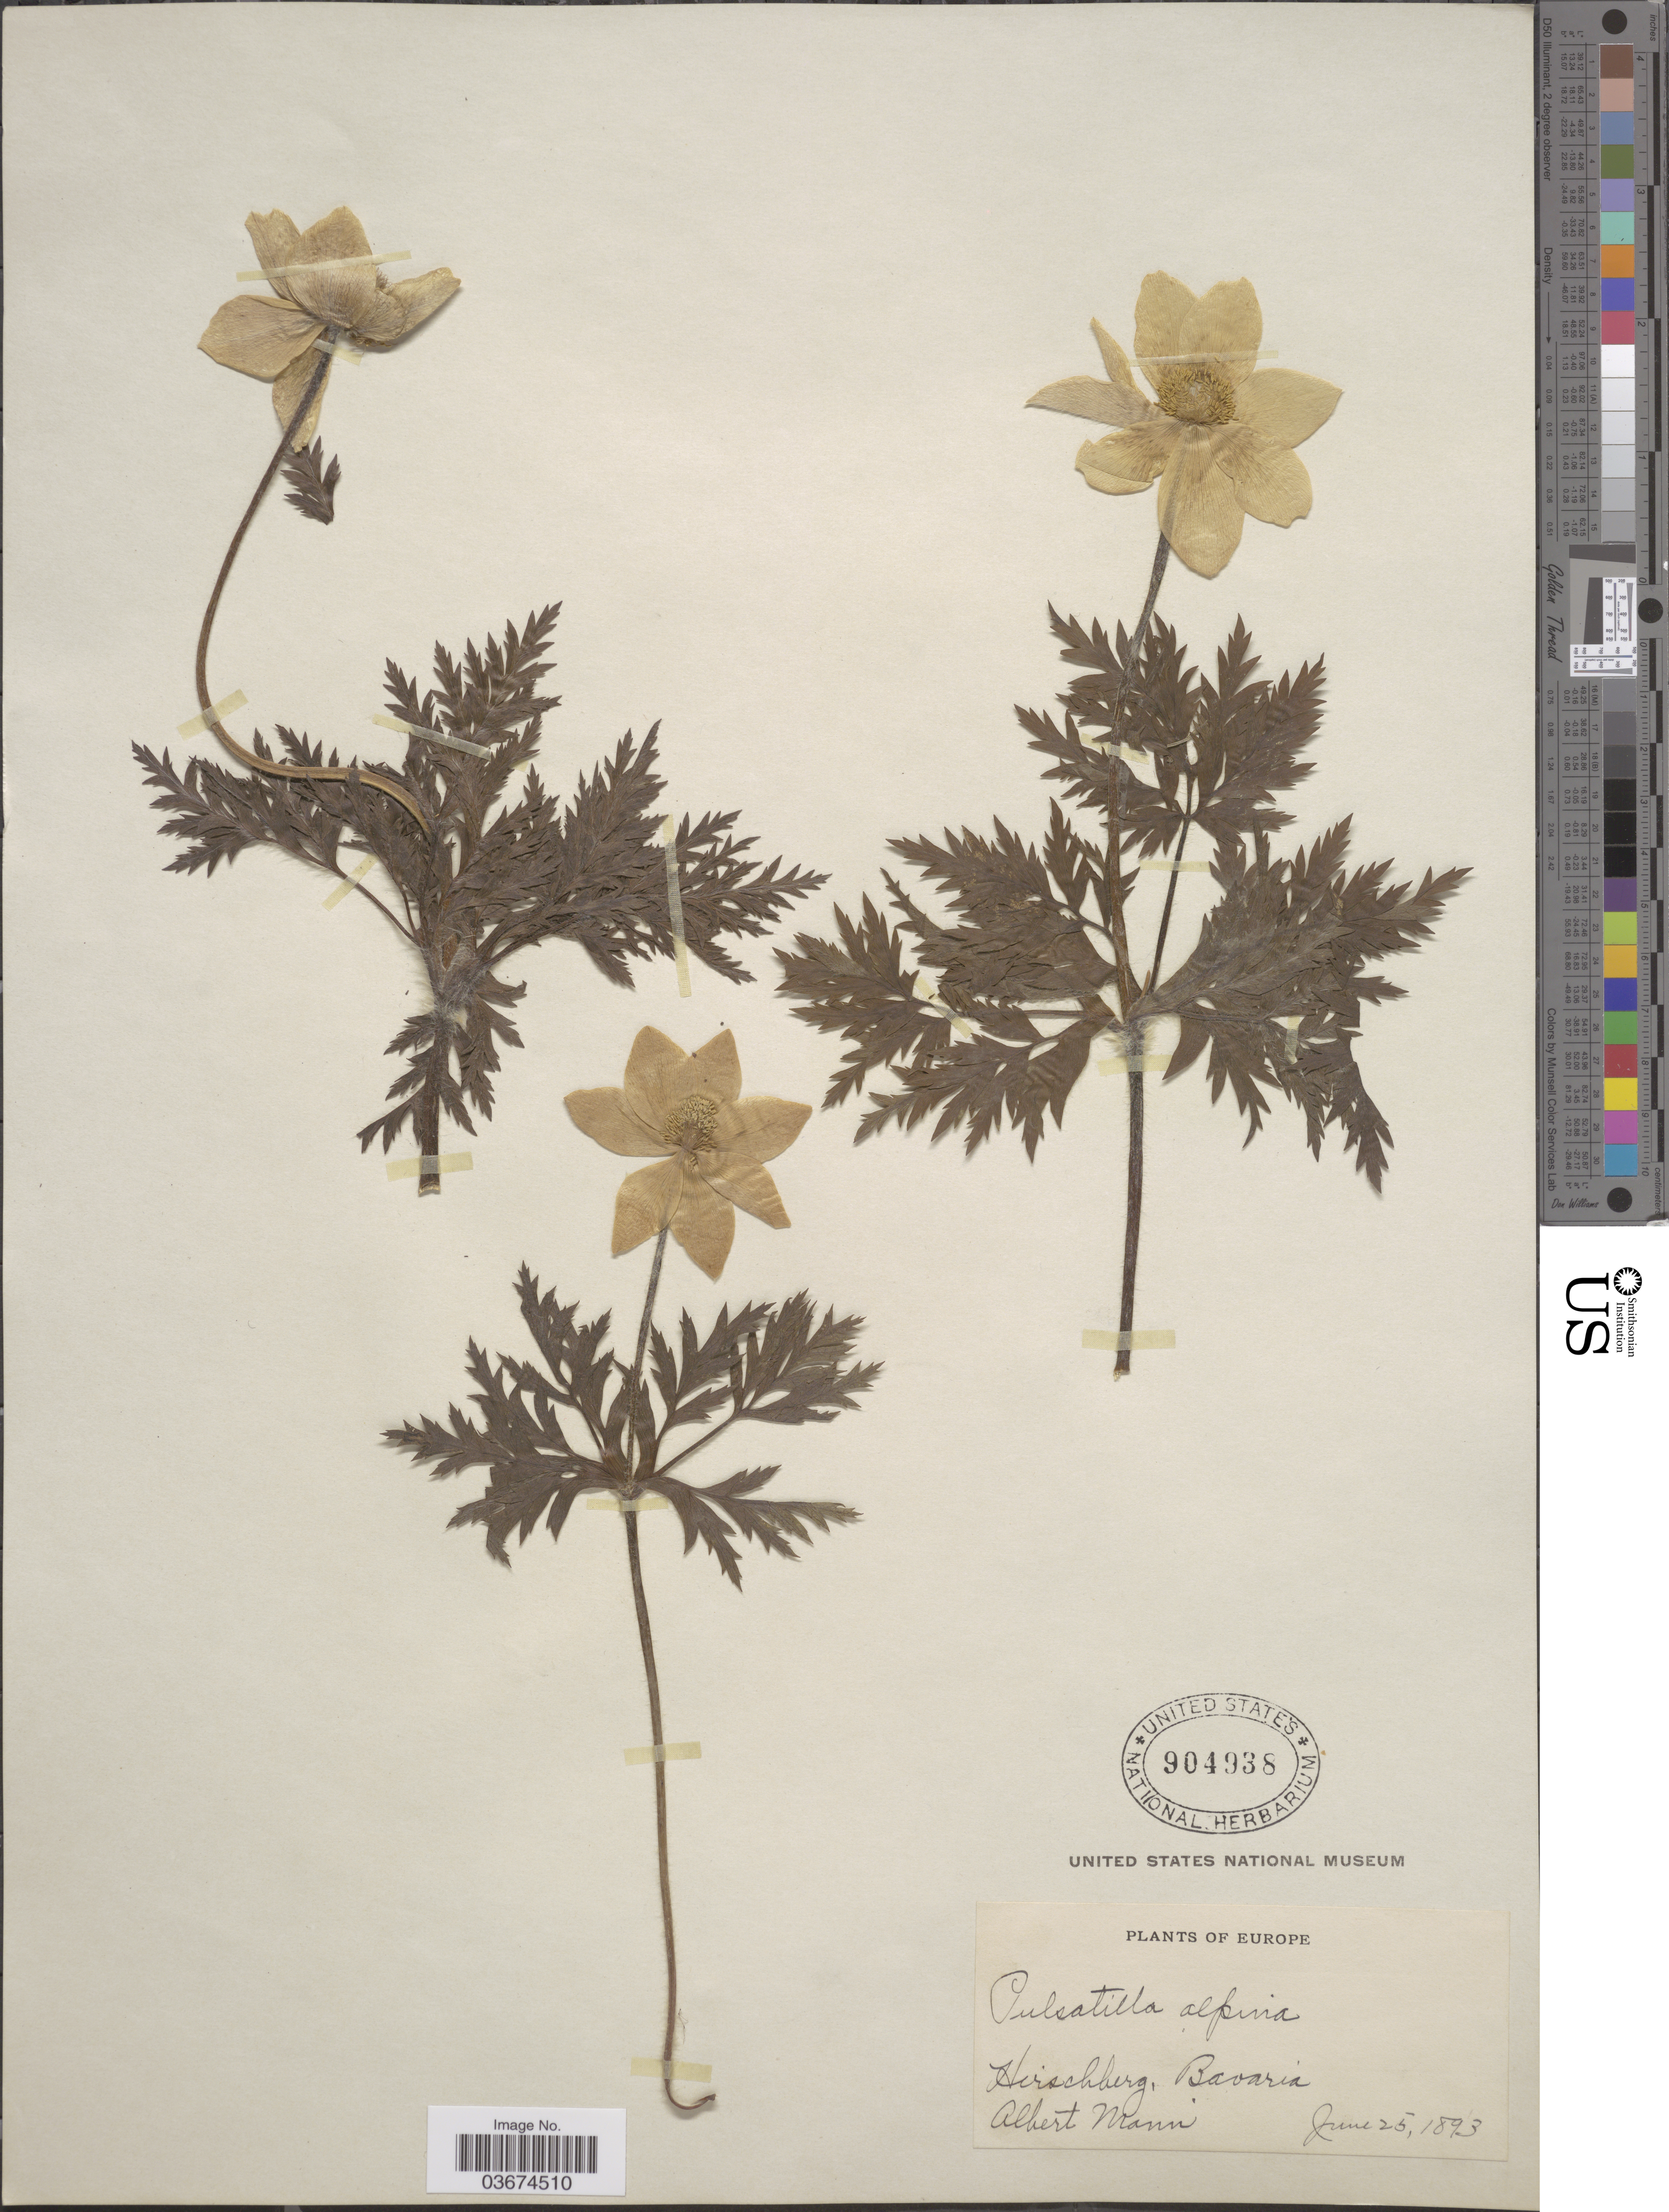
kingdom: Plantae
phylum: Tracheophyta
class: Magnoliopsida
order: Ranunculales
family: Ranunculaceae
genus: Pulsatilla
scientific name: Pulsatilla alpina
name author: Delarbre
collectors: A. Mann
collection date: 1893-06-25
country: Germany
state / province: Bayern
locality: Hirschberg, Bavaria.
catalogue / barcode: US 904938